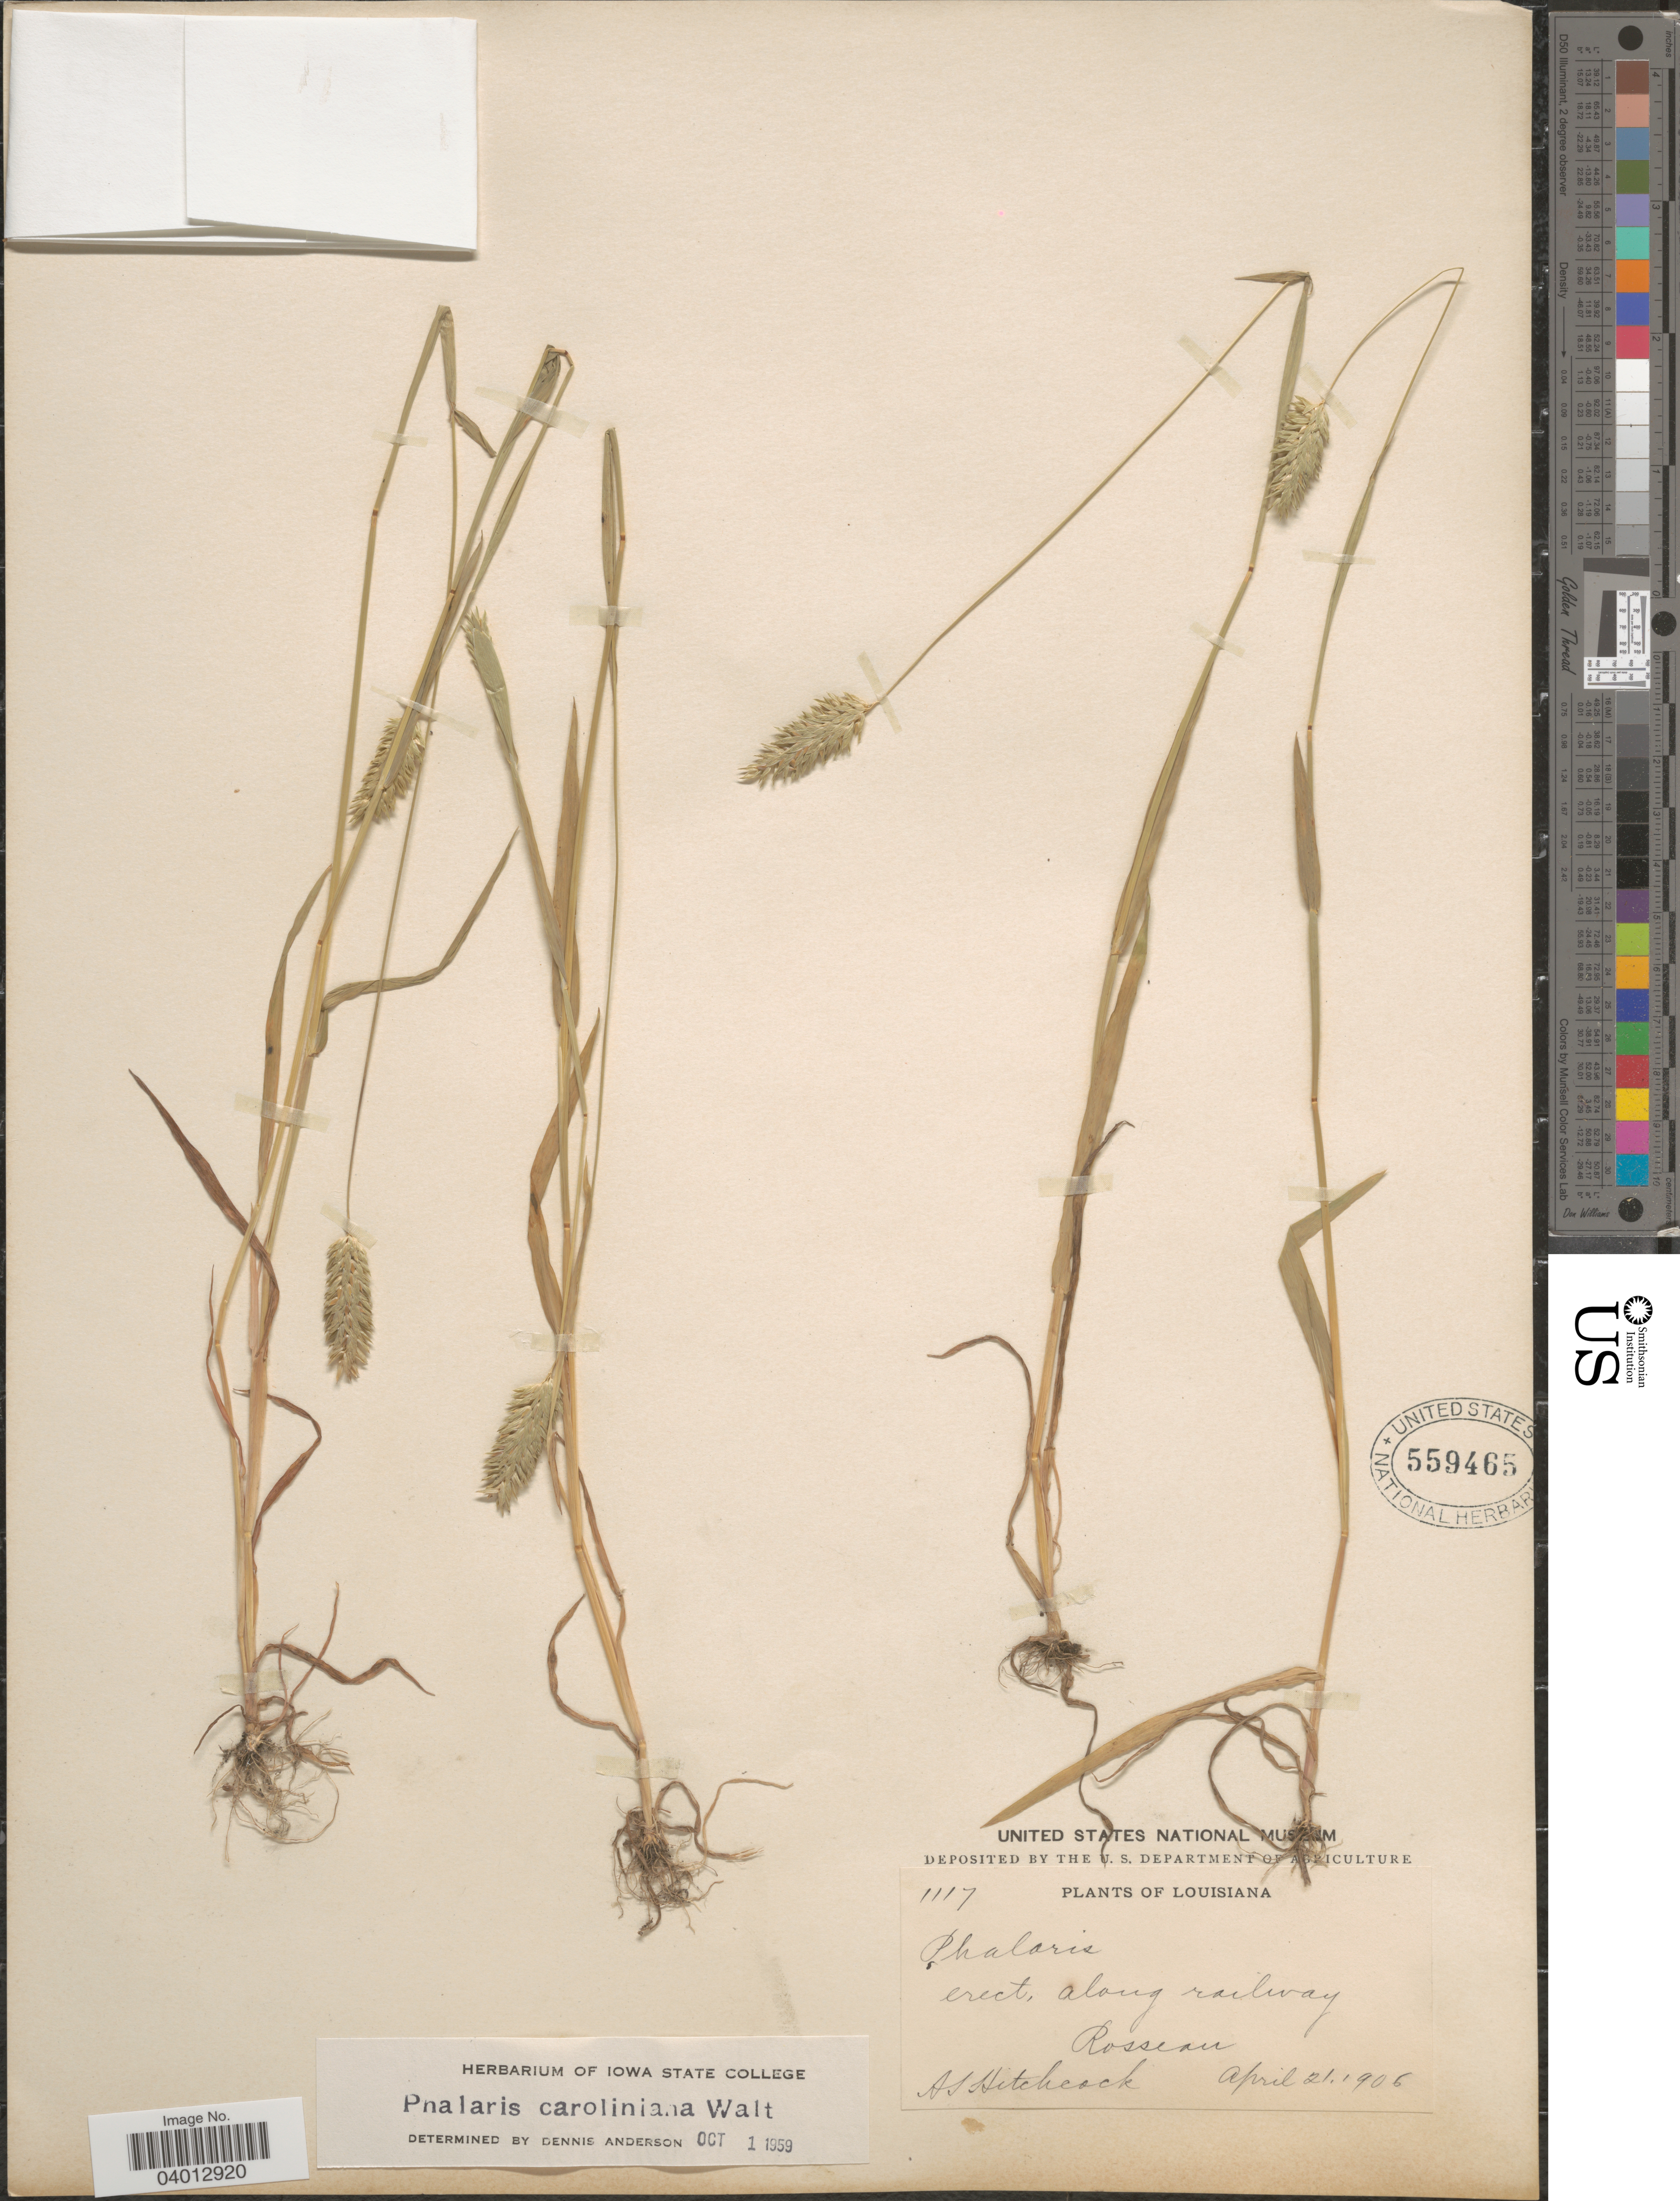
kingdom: Plantae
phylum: Tracheophyta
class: Liliopsida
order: Poales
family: Poaceae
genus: Phalaris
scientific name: Phalaris caroliniana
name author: Walter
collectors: A. S. Hitchcock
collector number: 1117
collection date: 1906-04-21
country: United States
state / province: Louisiana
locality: Along railway, Rosseau.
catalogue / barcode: US 559465